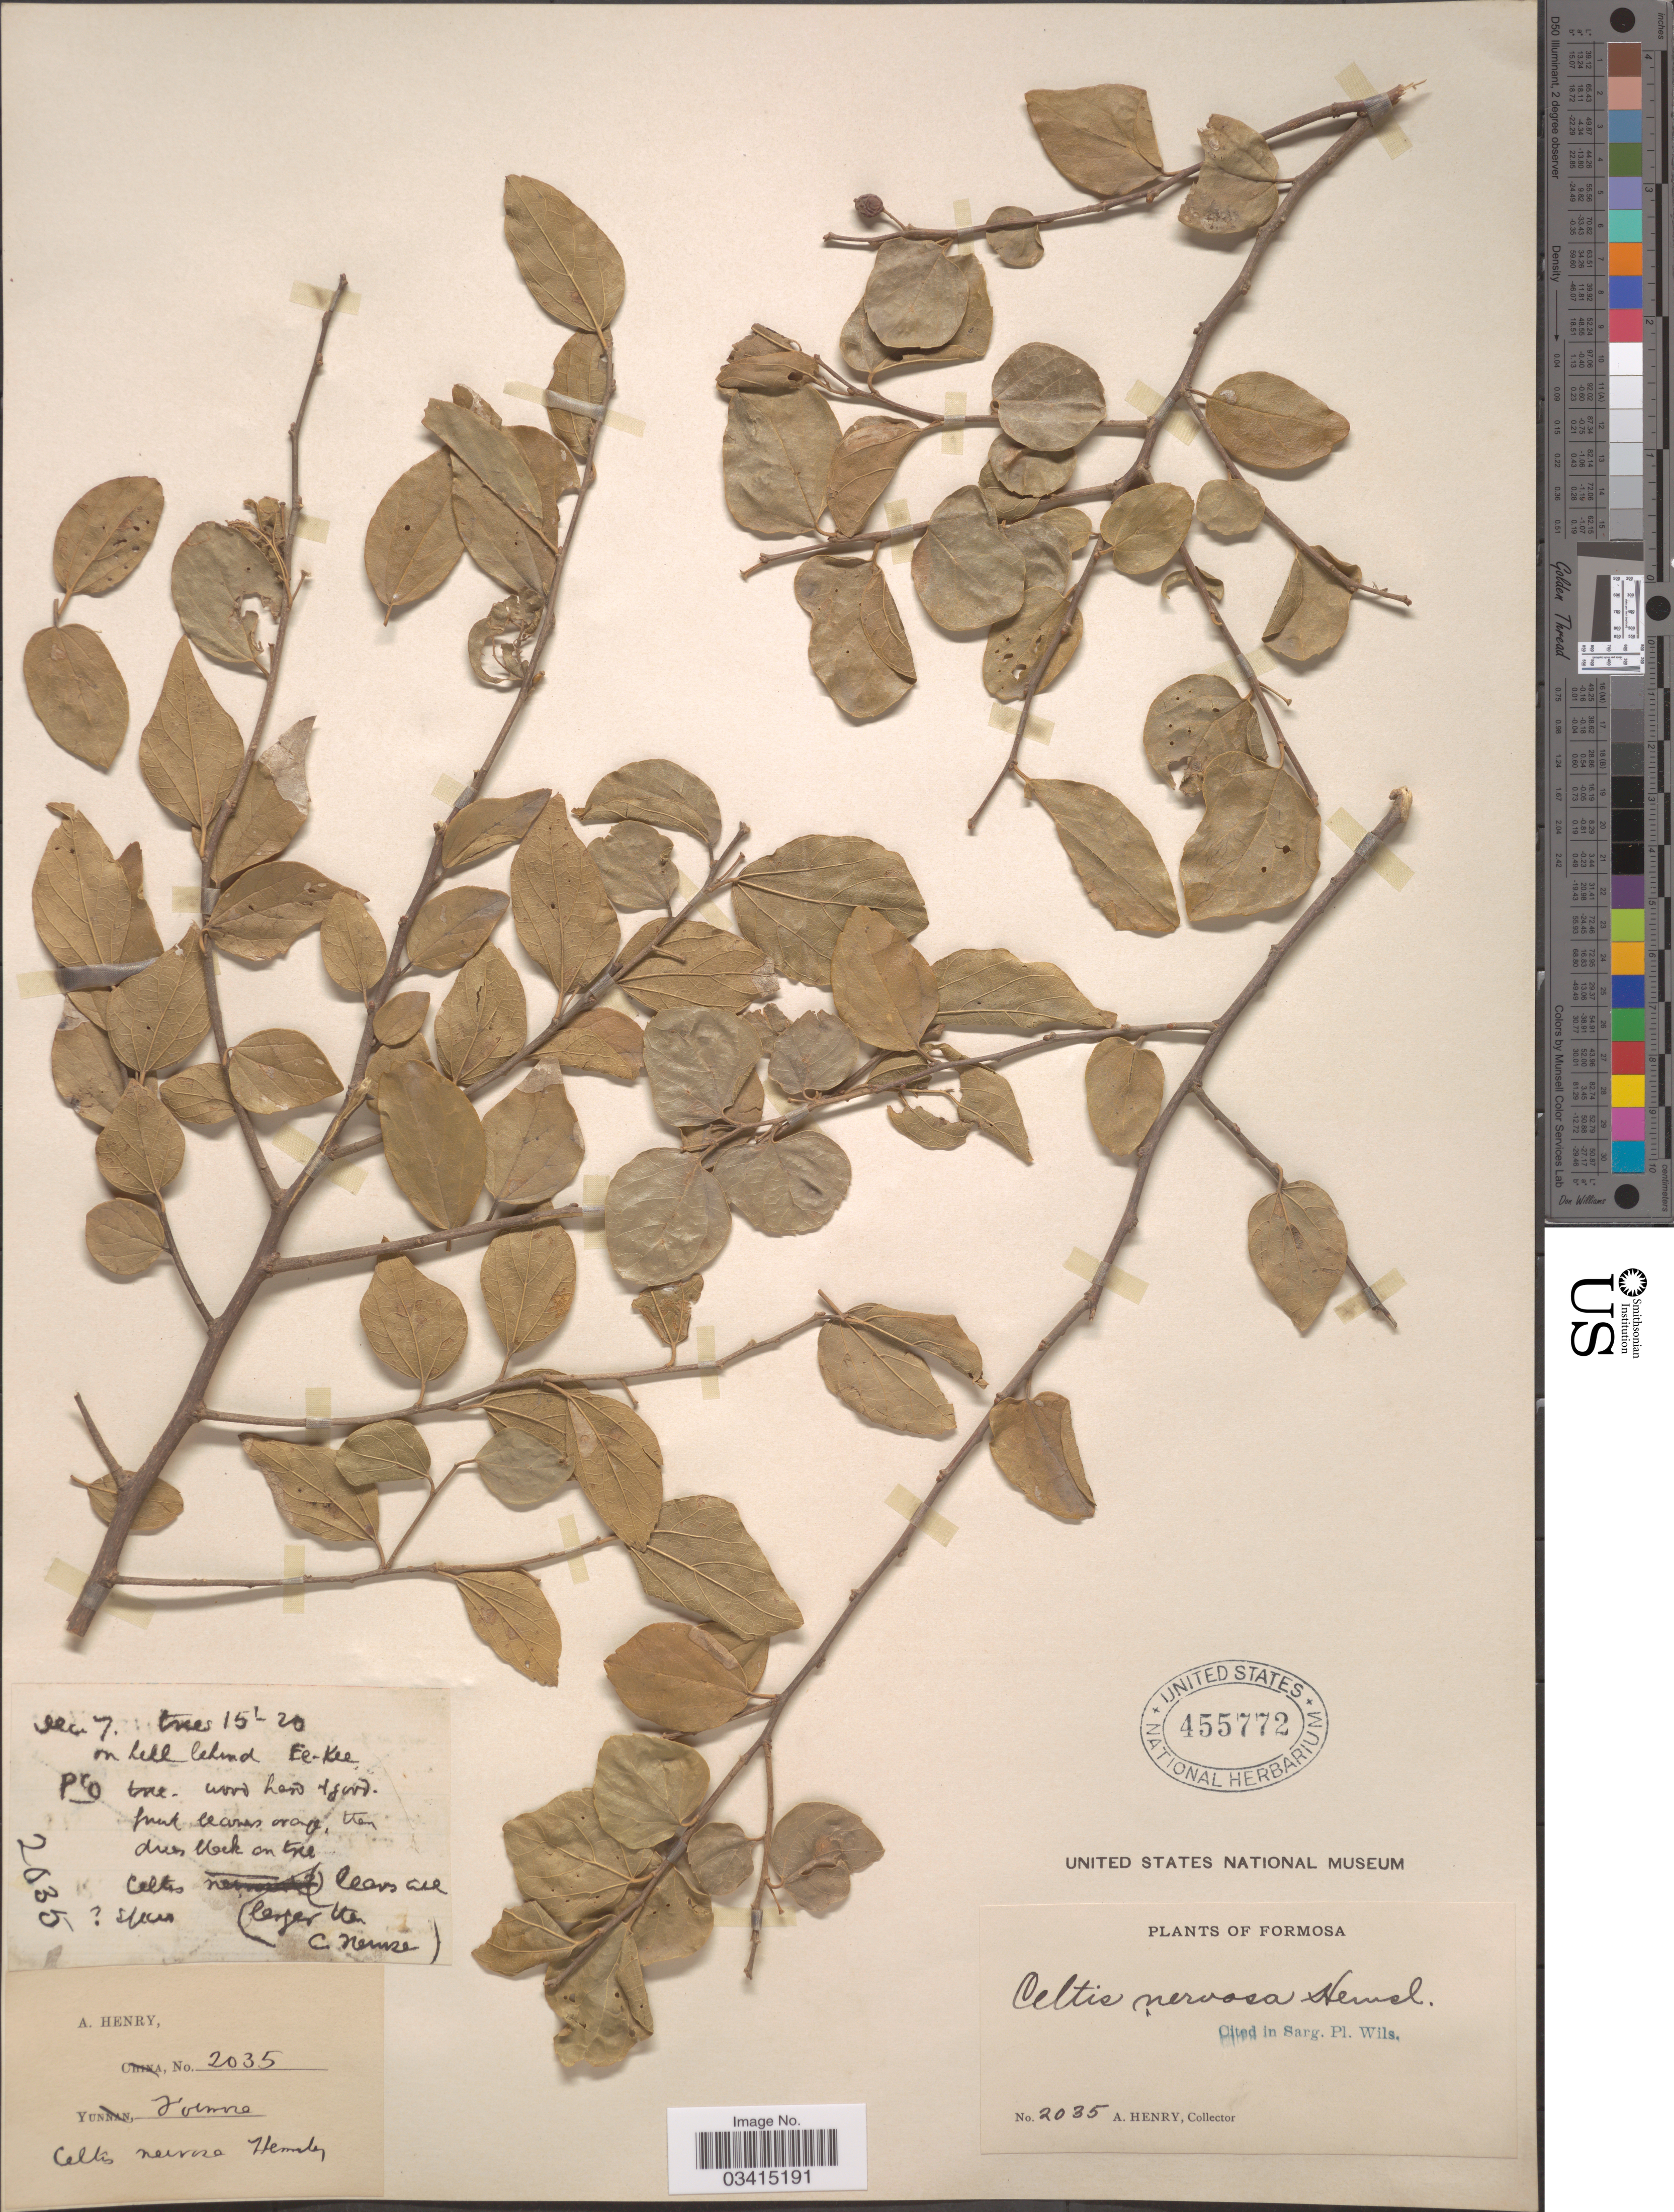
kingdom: Plantae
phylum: Tracheophyta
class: Magnoliopsida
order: Rosales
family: Cannabaceae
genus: Celtis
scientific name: Celtis nervosa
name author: Hemsl.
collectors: A. Henry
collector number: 2035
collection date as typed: Transcribed d/m/y: /12/7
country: Taiwan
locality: Formosa.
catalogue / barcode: US 455772